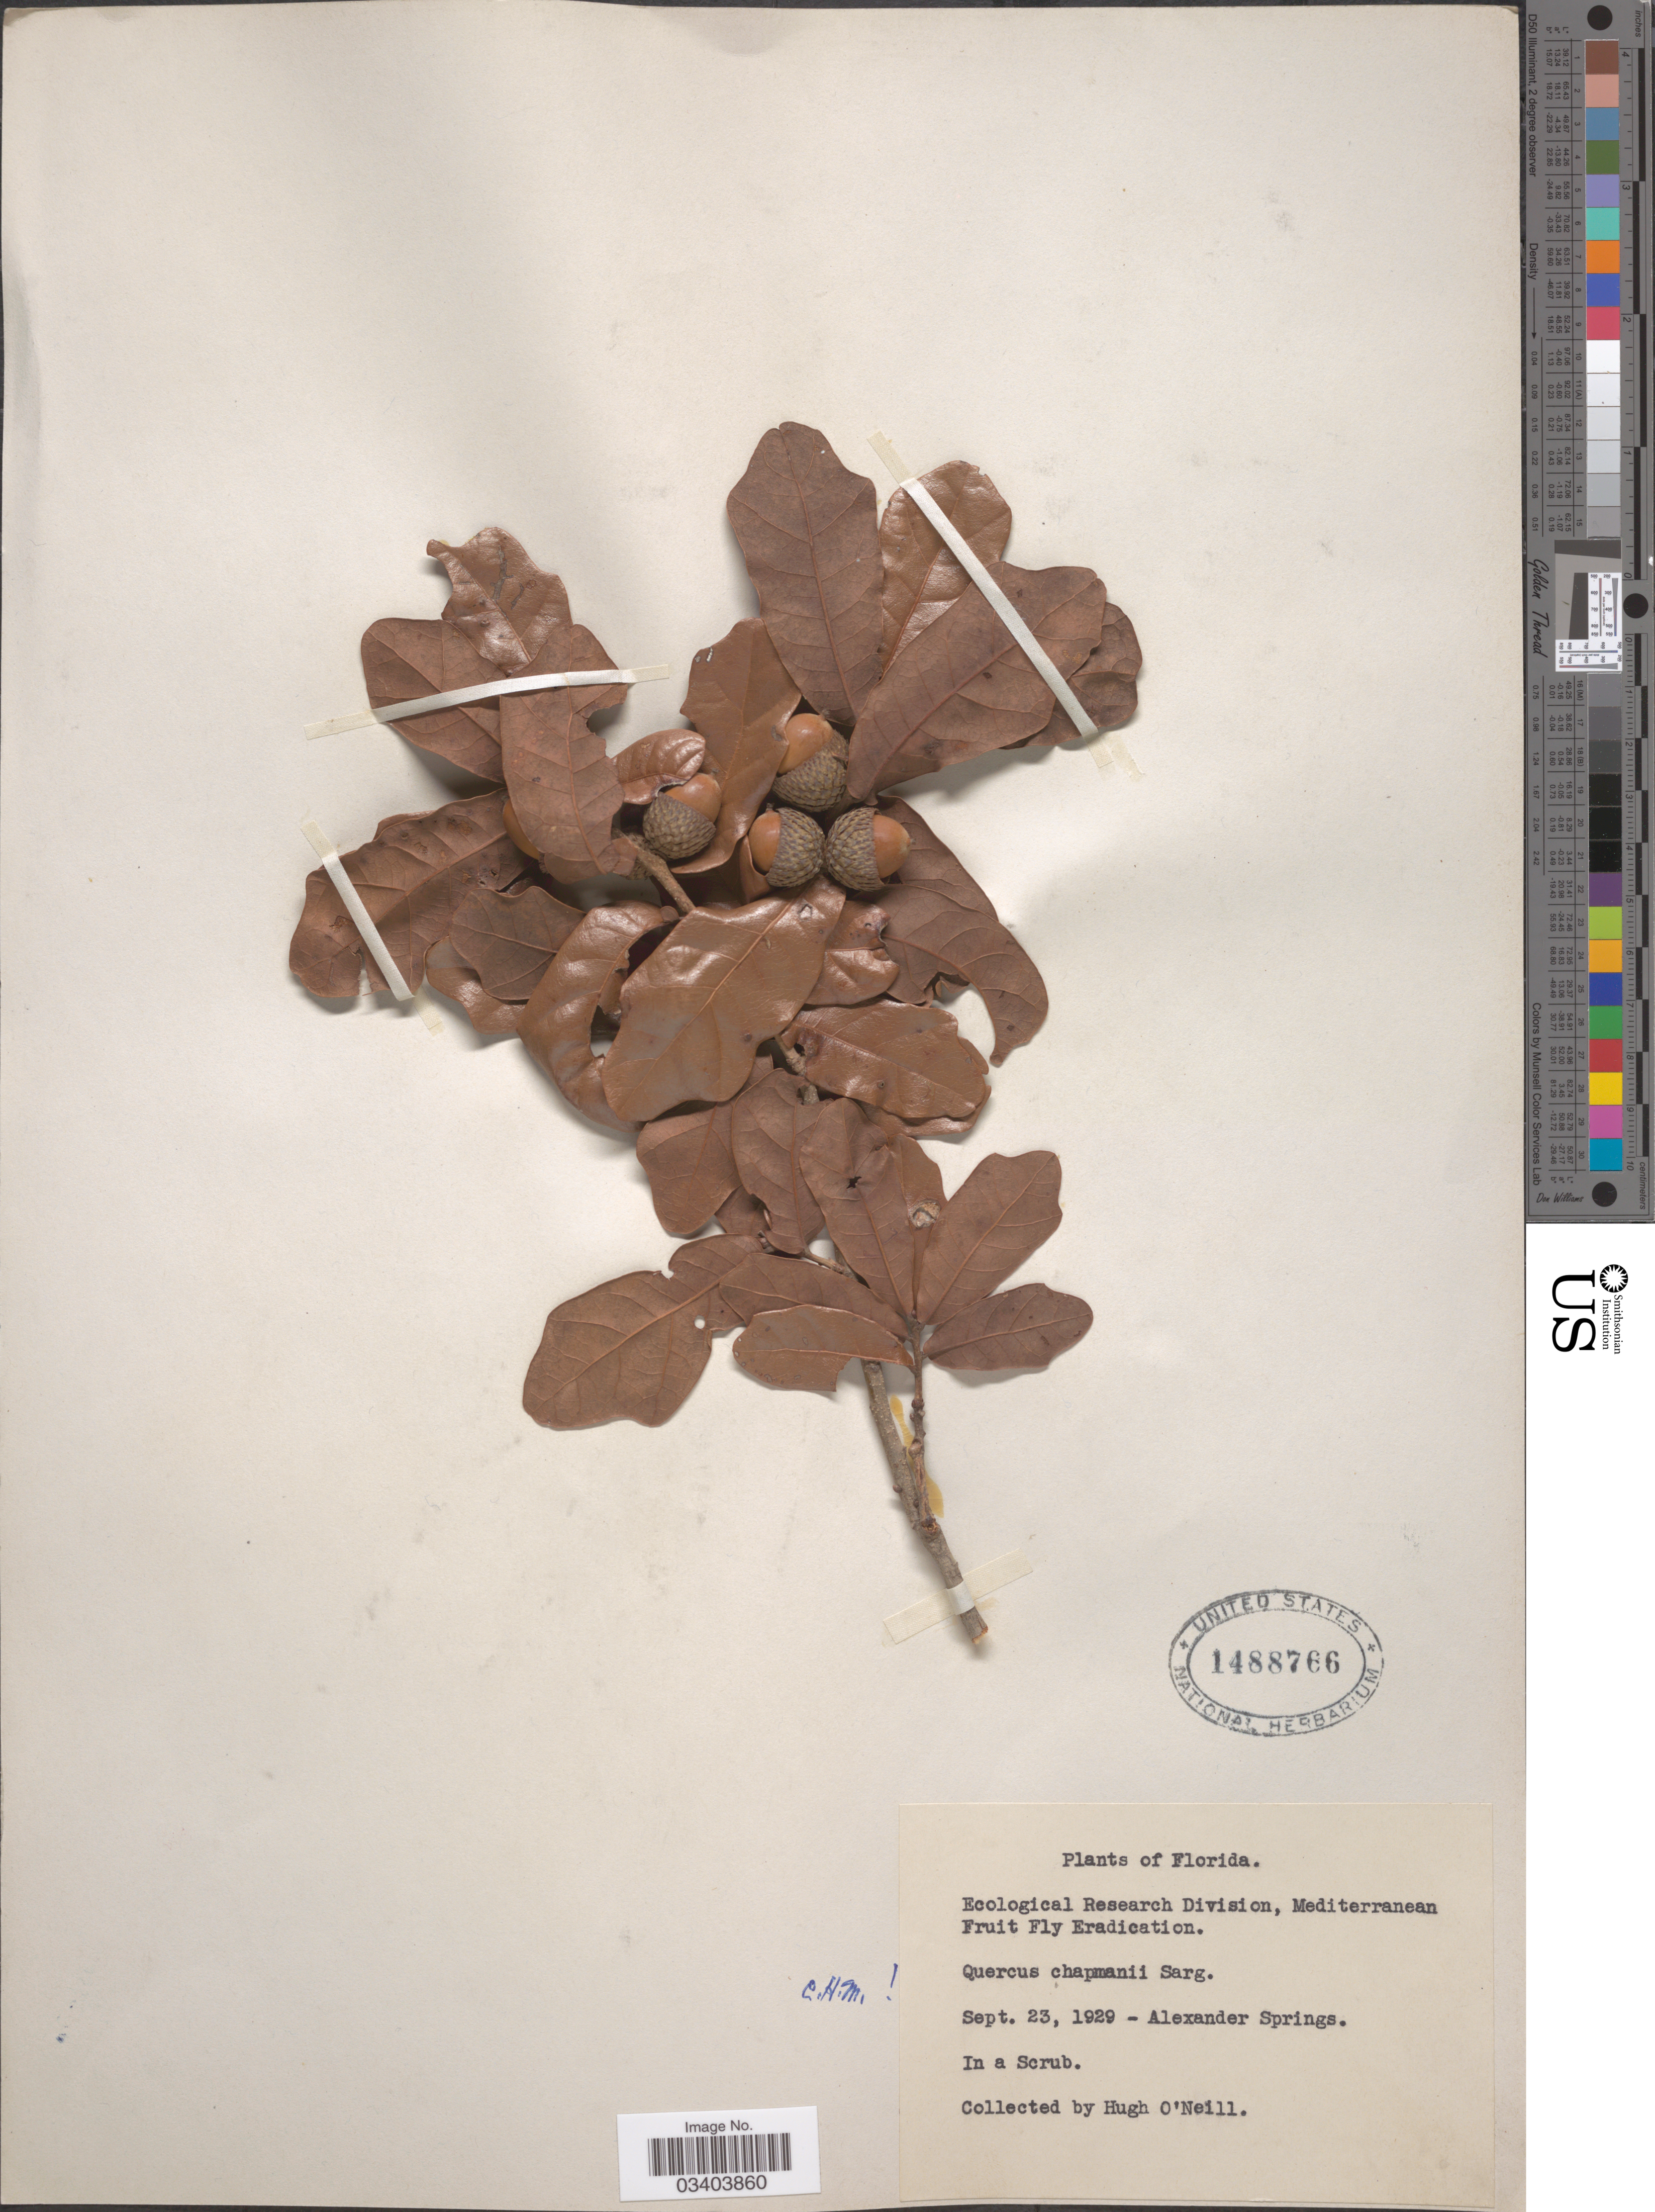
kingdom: Plantae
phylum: Tracheophyta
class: Magnoliopsida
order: Fagales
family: Fagaceae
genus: Quercus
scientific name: Quercus chapmanii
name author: Sarg.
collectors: H. O'Neill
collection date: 1929-09-23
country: United States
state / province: Florida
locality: Alexander Springs.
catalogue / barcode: US 1488766